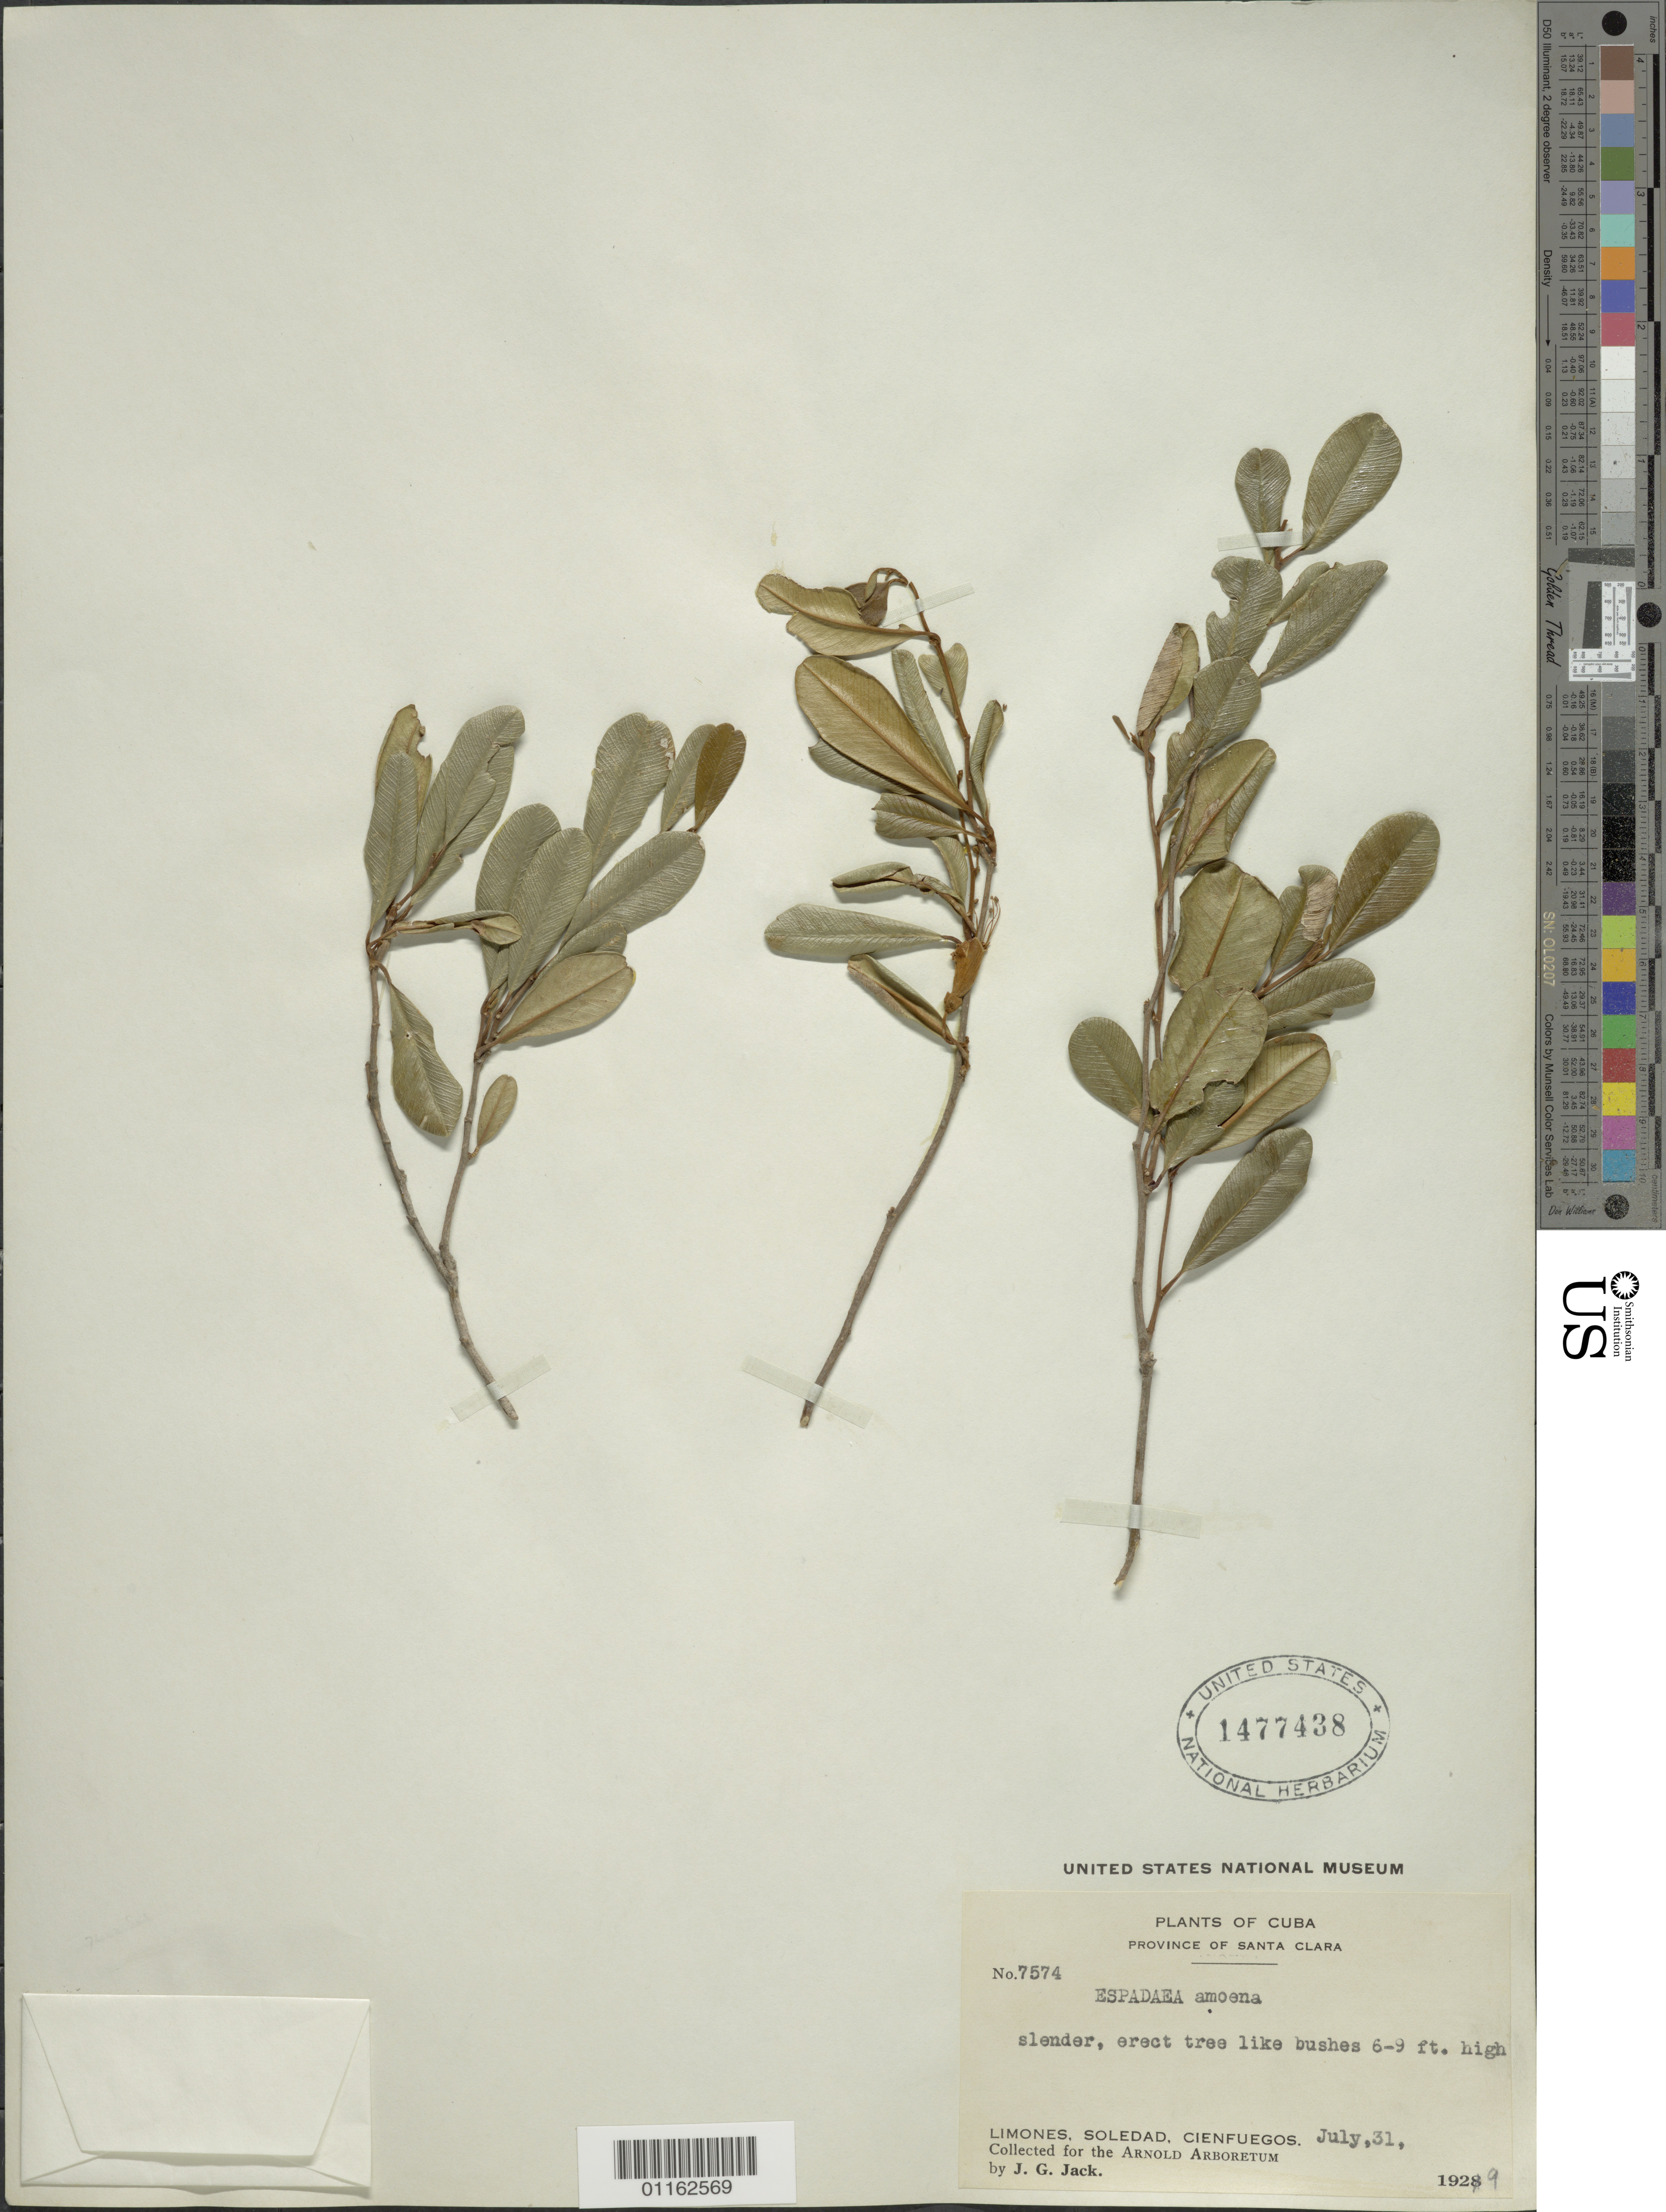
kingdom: Plantae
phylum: Tracheophyta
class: Magnoliopsida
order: Solanales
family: Solanaceae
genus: Espadaea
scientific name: Espadaea amoena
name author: A. Rich.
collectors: J. G. Jack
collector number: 7574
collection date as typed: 31 Jul 1929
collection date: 1929-07-31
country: Cuba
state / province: Villa Clara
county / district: Santa Clara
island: Cuba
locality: Limones, Soledad, Cienfuegos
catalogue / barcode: US 1477438